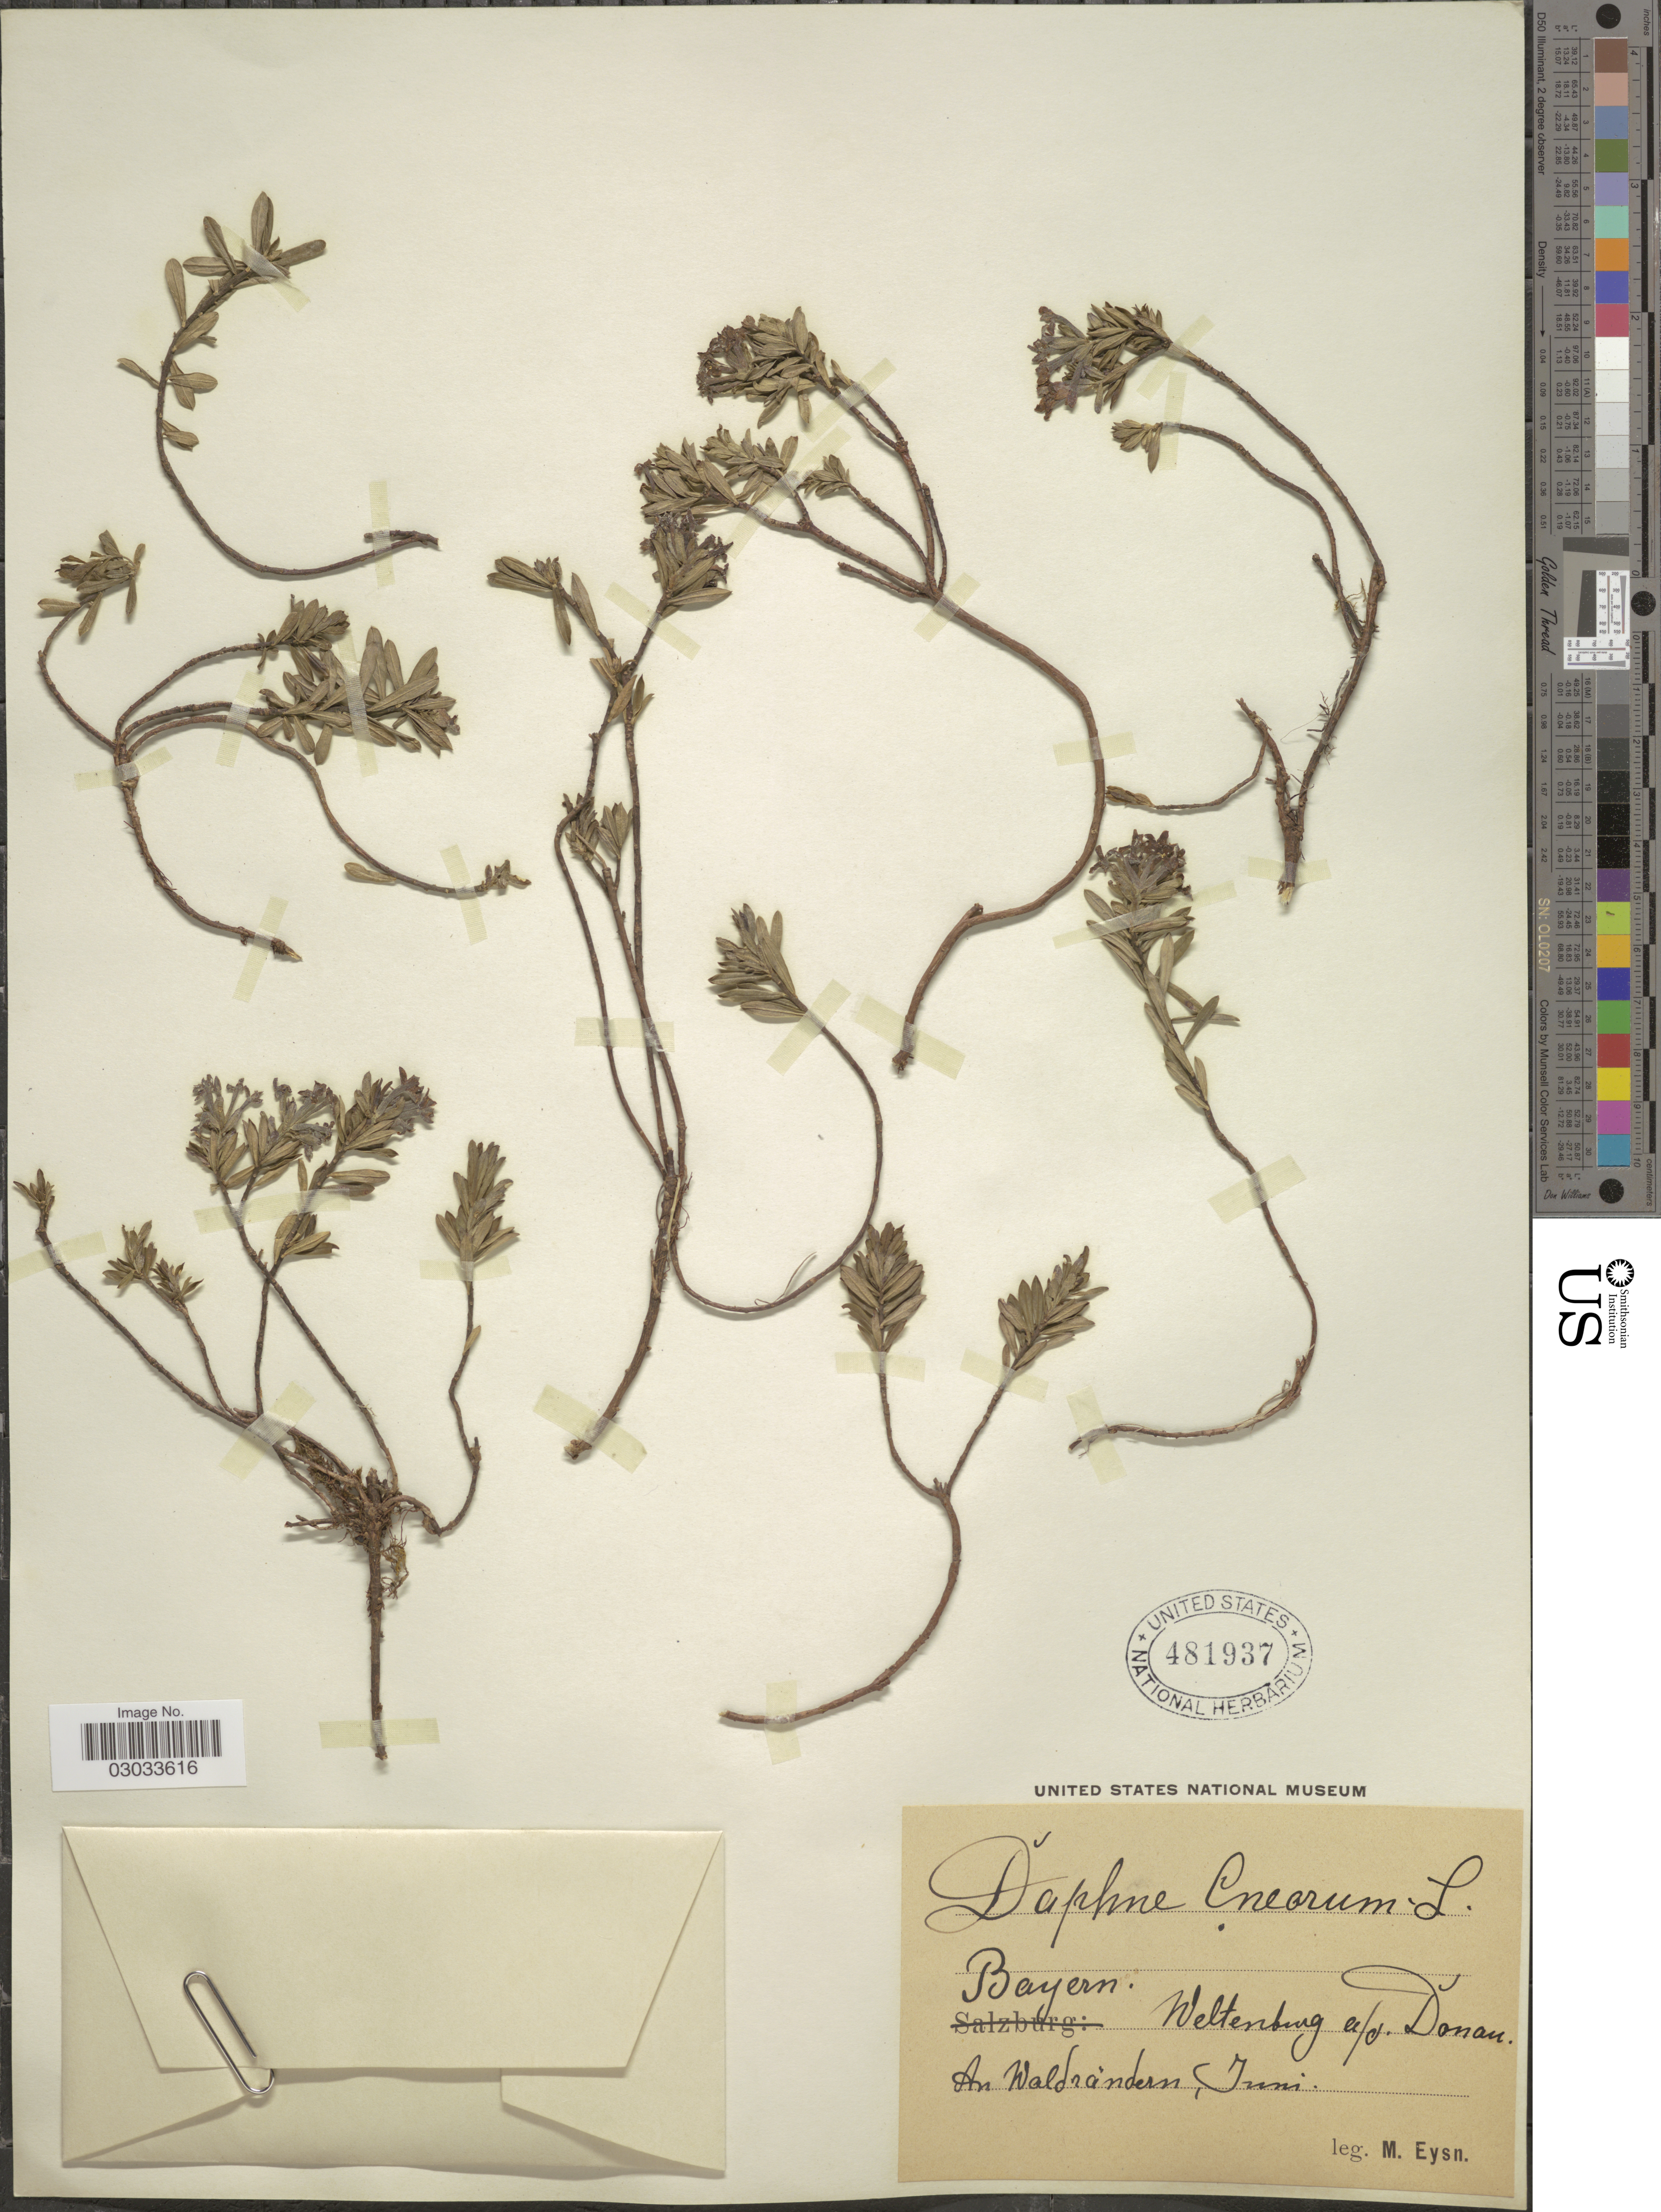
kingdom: Plantae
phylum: Tracheophyta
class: Magnoliopsida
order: Malvales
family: Thymelaeaceae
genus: Daphne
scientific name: Daphne cneorum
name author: L.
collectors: M. Eysn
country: Germany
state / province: Bayern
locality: Weltenburg a/d Donan. Ad Waldrändern.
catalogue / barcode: US 481937